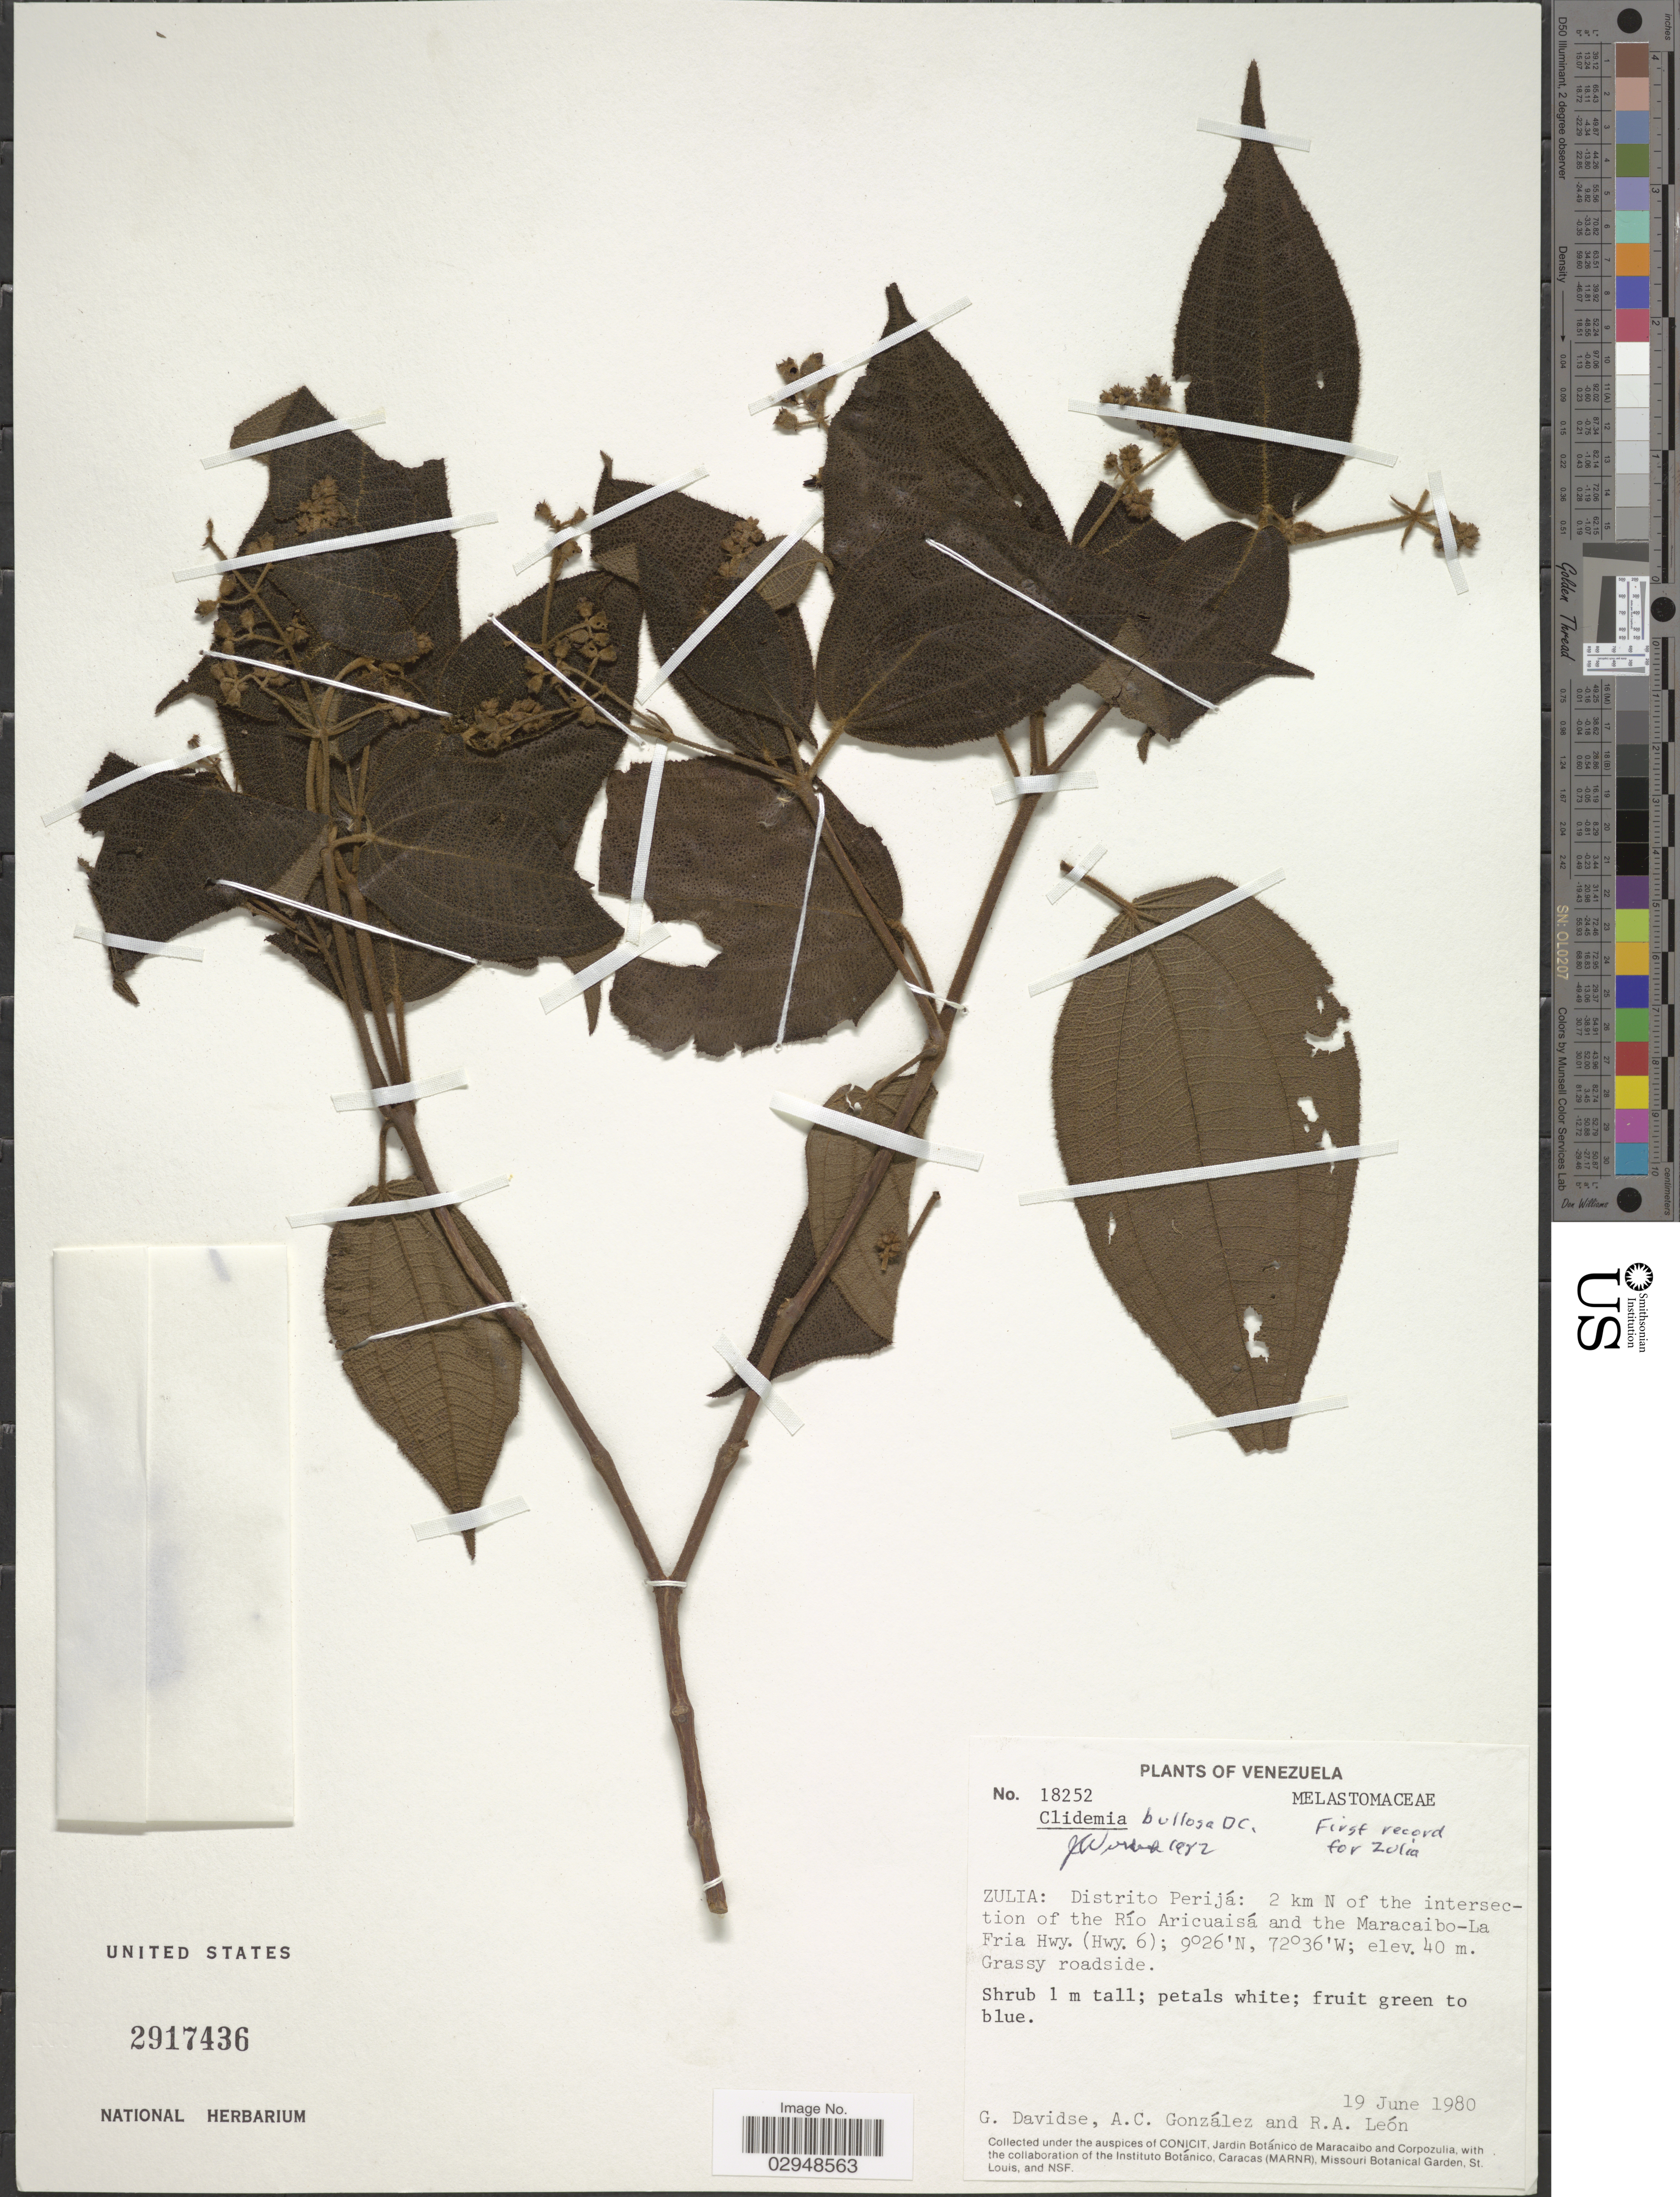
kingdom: Plantae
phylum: Tracheophyta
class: Magnoliopsida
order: Myrtales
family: Melastomataceae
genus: Clidemia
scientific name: Clidemia bullosa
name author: DC.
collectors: G. Davidse, A. C. González & R. A. León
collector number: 18252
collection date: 1980-06-19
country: Venezuela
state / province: Zulia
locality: Distrito Perijá: 2 km N of the intersection of the Río Aricuaisá and the Maracaibo-La Fria Hwy. (Hwy. 6).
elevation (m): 40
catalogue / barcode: US 2917436